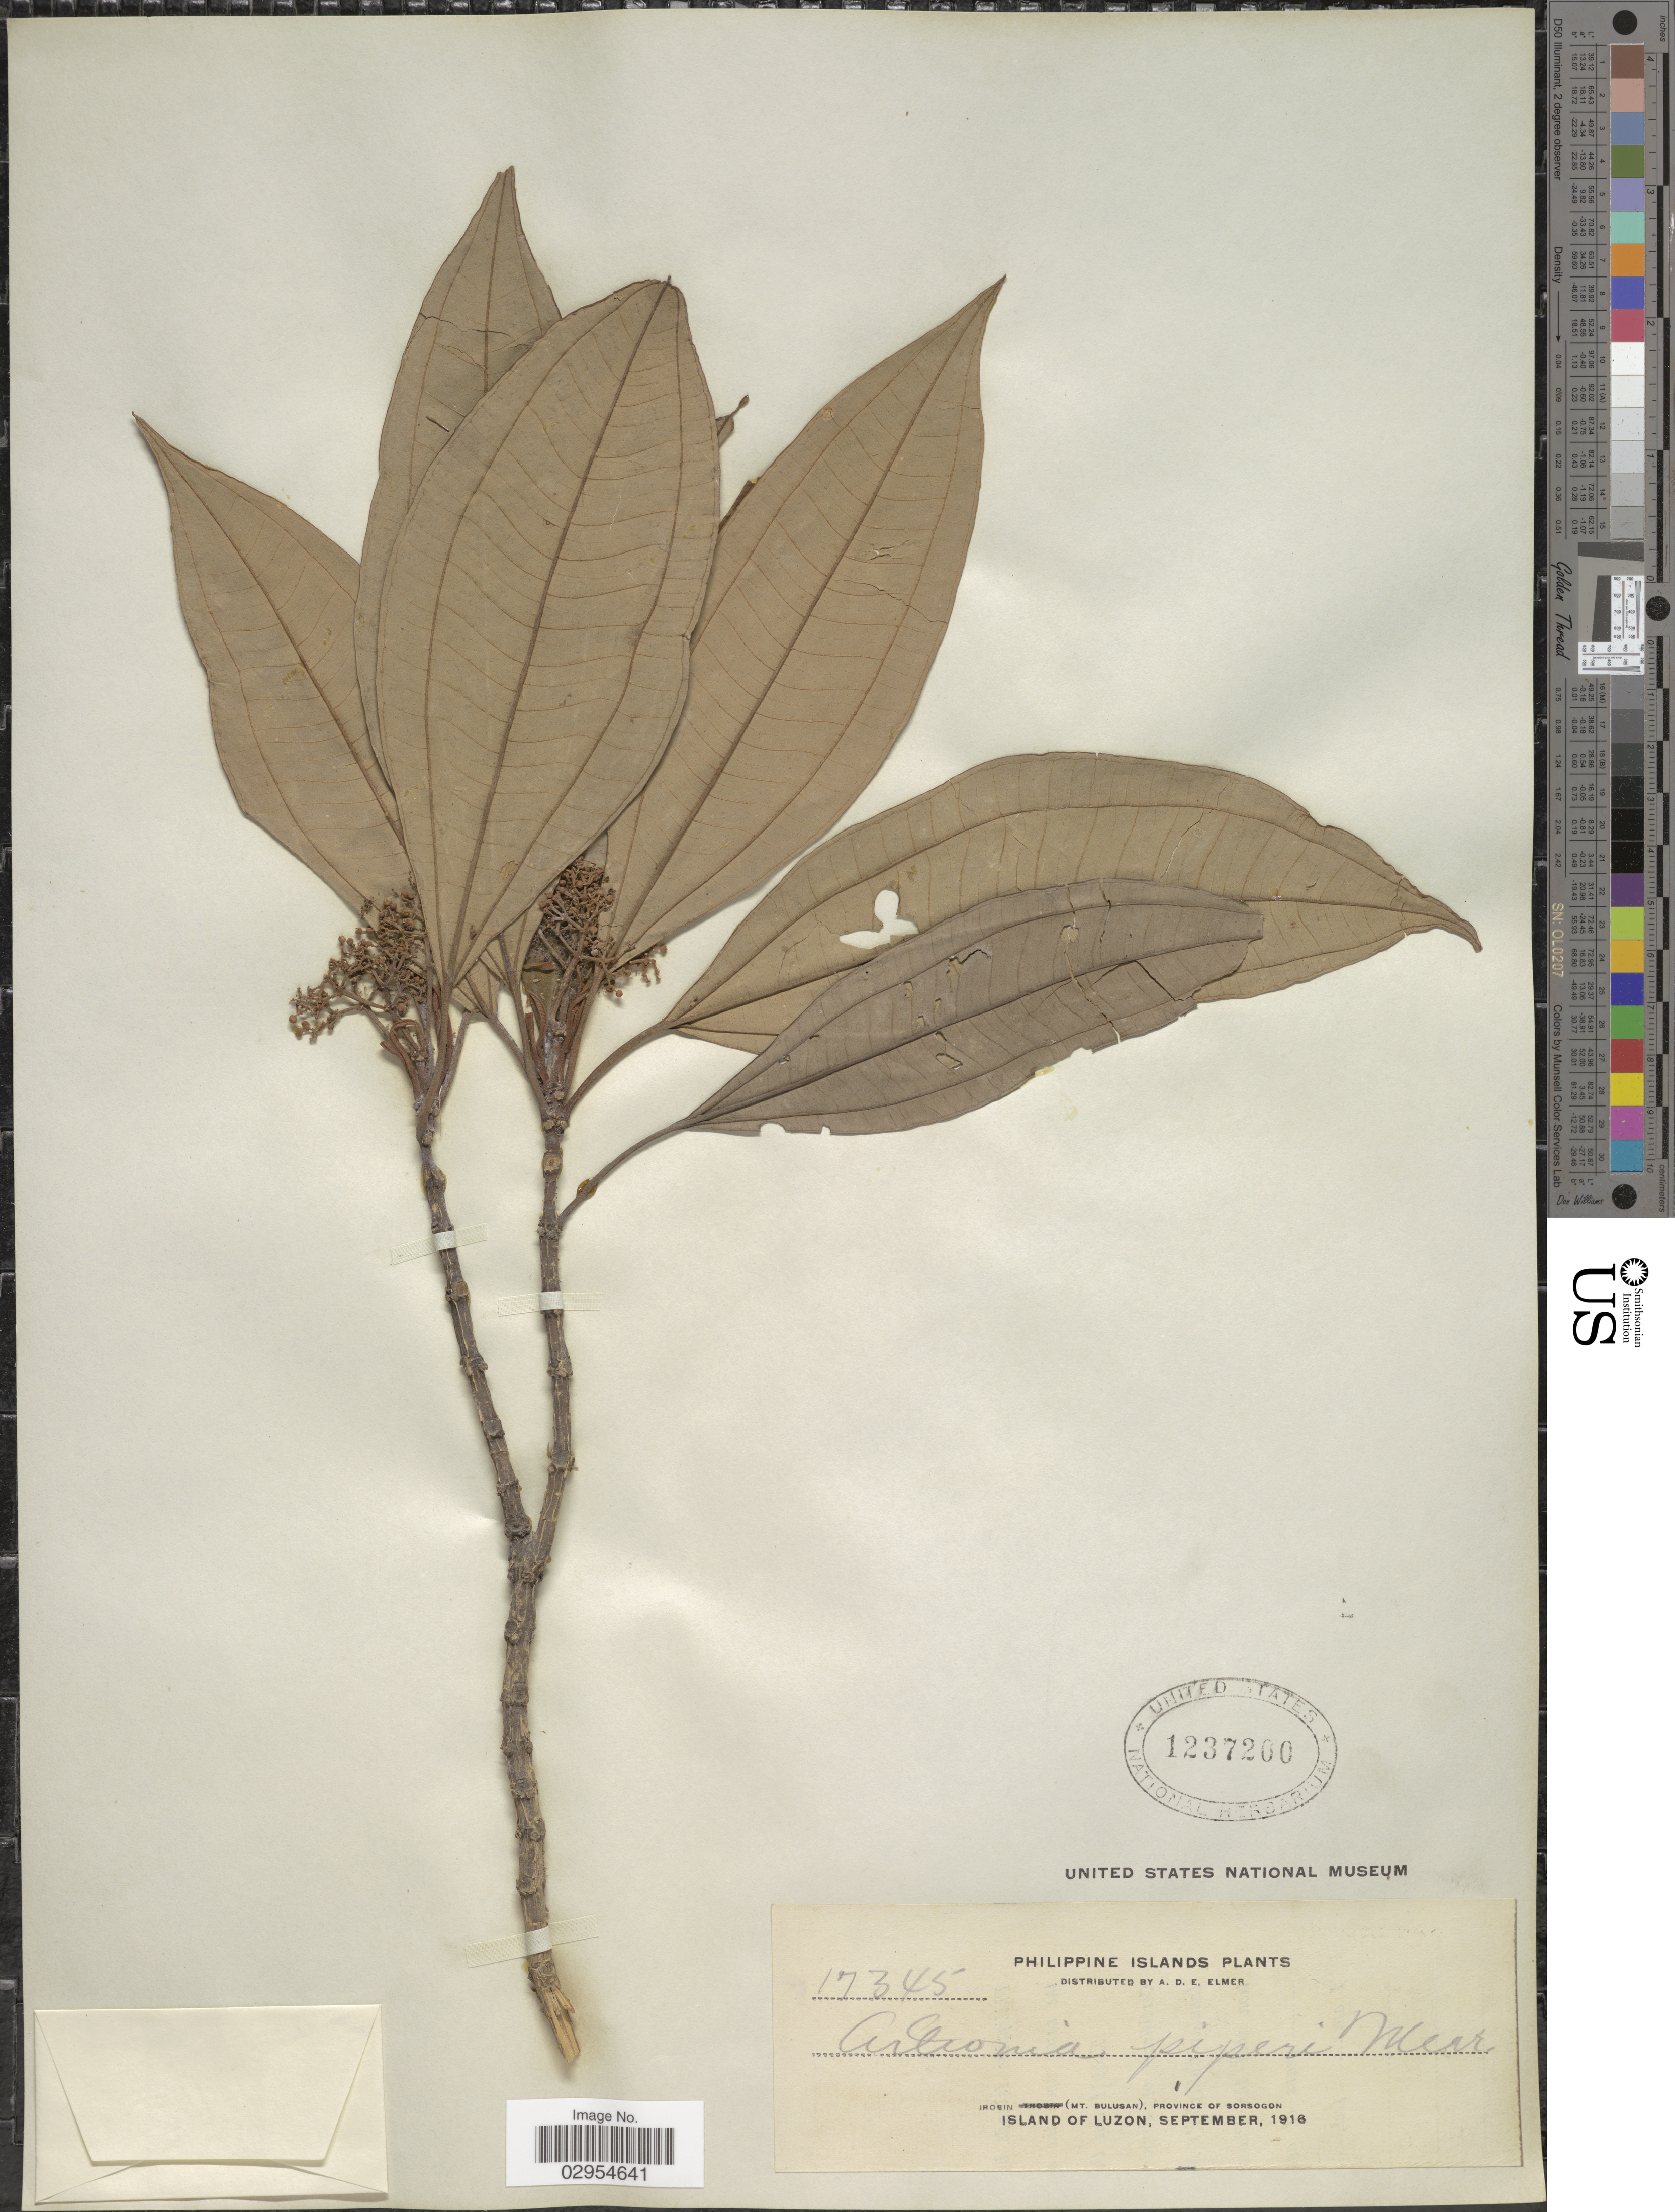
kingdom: Plantae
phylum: Tracheophyta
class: Magnoliopsida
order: Myrtales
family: Melastomataceae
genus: Astronia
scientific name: Astronia piperi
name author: Merr.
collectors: A. D. E. Elmer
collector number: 17345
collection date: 1916-09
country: Philippines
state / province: Bicol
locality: Irosin (Mt. Bulusan), Province of Sorsogon. Island of Luzon.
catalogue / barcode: US 1237200